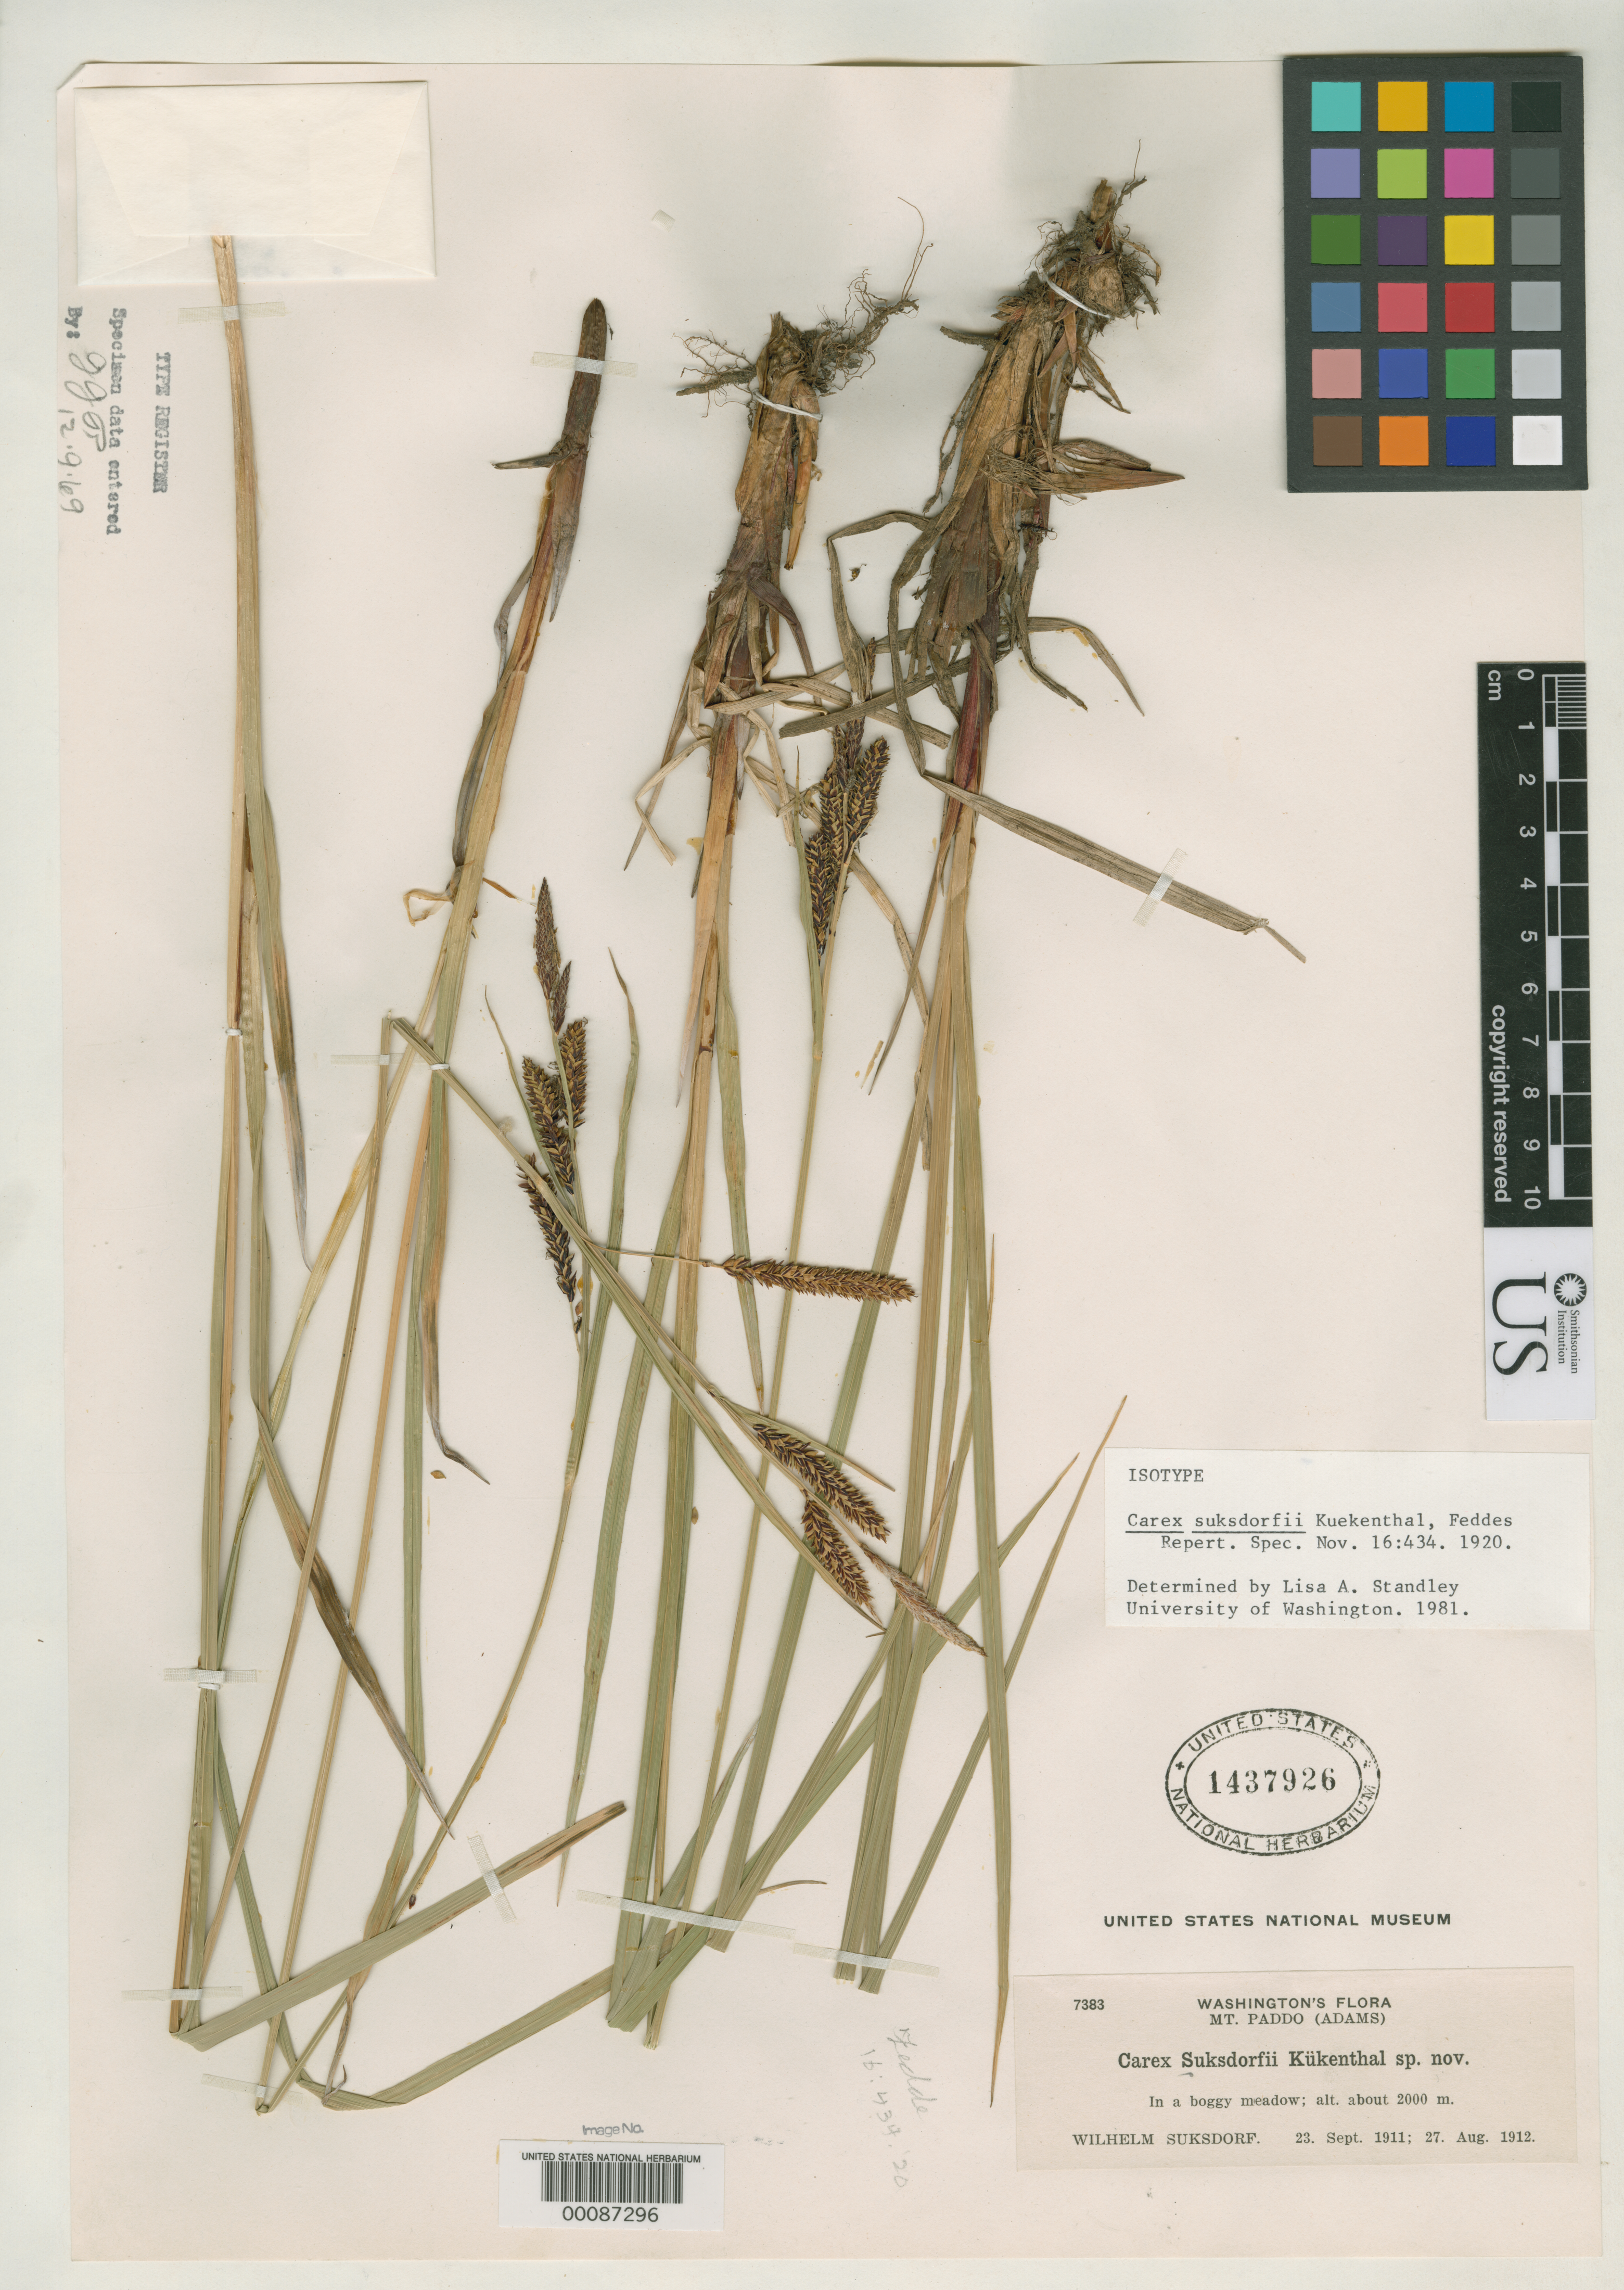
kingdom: Plantae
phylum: Tracheophyta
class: Liliopsida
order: Poales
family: Cyperaceae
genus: Carex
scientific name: Carex suksdorfii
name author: Kük.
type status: Isotype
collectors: W. N. Suksdorf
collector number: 7383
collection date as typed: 23 Sep 1912 and 27 Aug 1912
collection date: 1912-08-27,1912-09-23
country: United States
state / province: Washington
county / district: Skamania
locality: Mt. Paddo, Adams.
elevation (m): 2000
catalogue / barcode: US 1437926